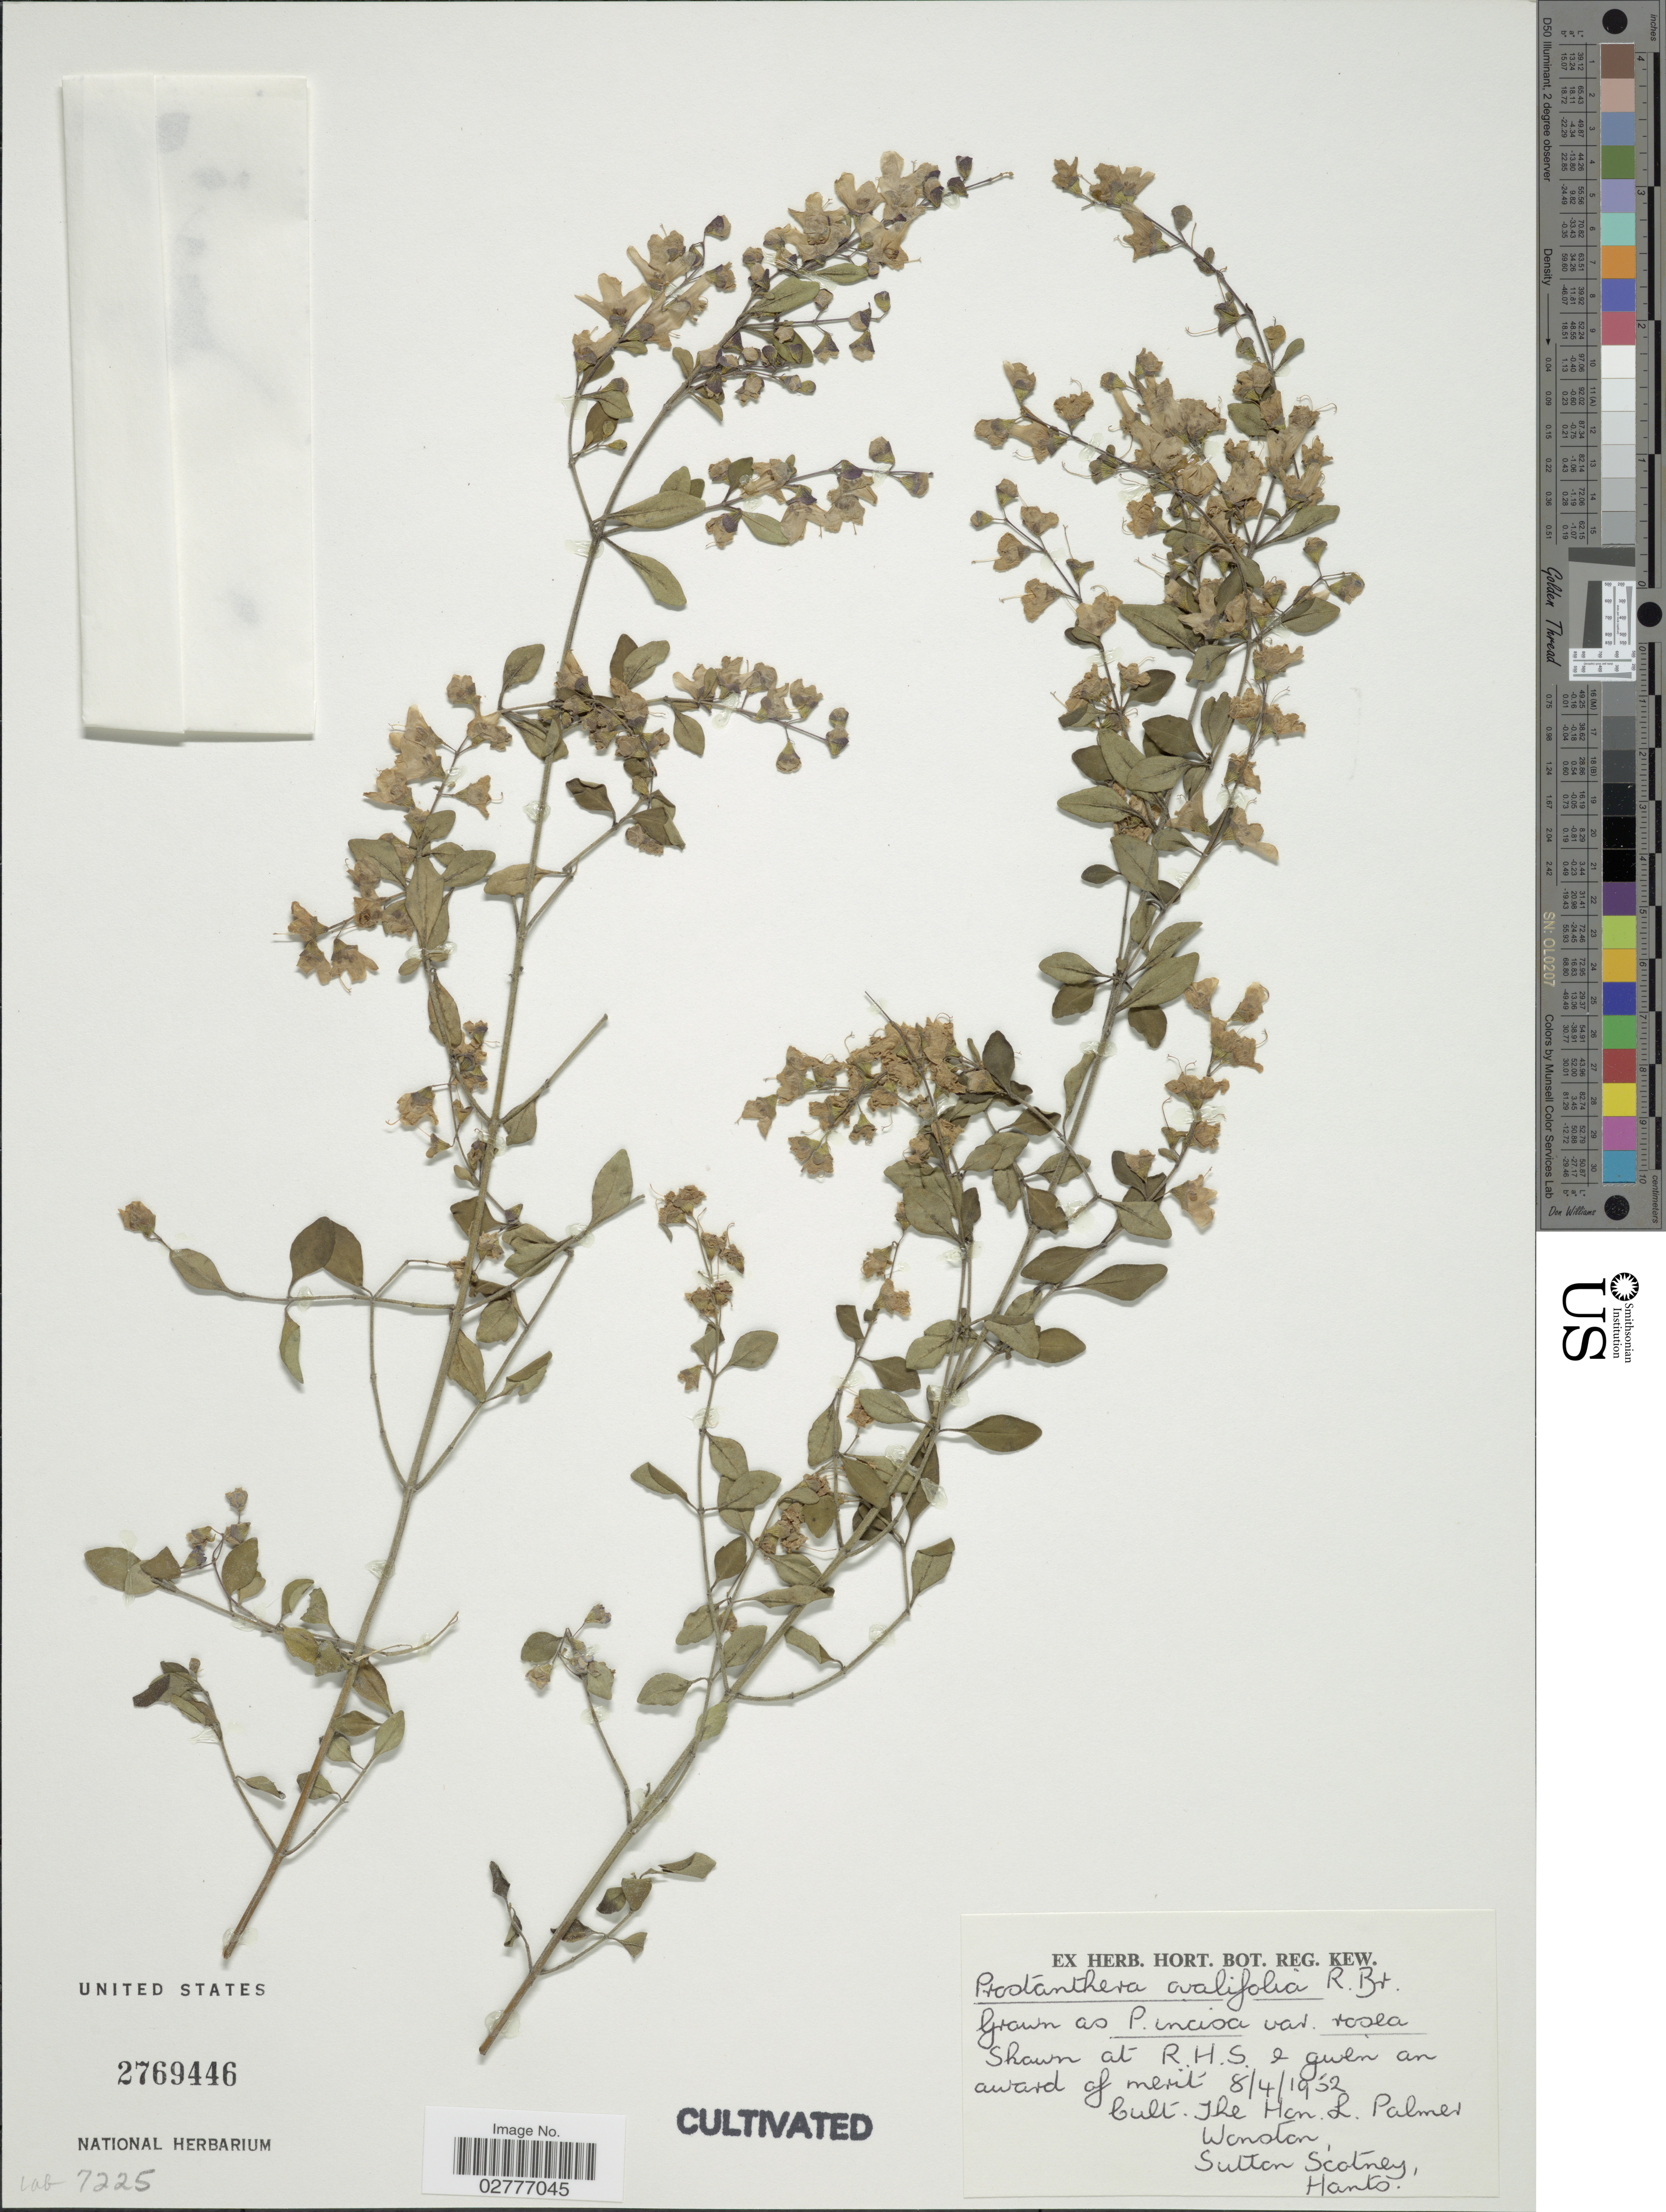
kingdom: Plantae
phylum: Tracheophyta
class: Magnoliopsida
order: Lamiales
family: Lamiaceae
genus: Prostanthera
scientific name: Prostanthera incisa 'Rosea'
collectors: ex herb. Hort. Reg. Kew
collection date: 1952-04-08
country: United Kingdom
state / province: England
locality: Cult. The Hon. L. Palmer, Wonston. Sutton Scotney, Hants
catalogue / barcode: US 2769446